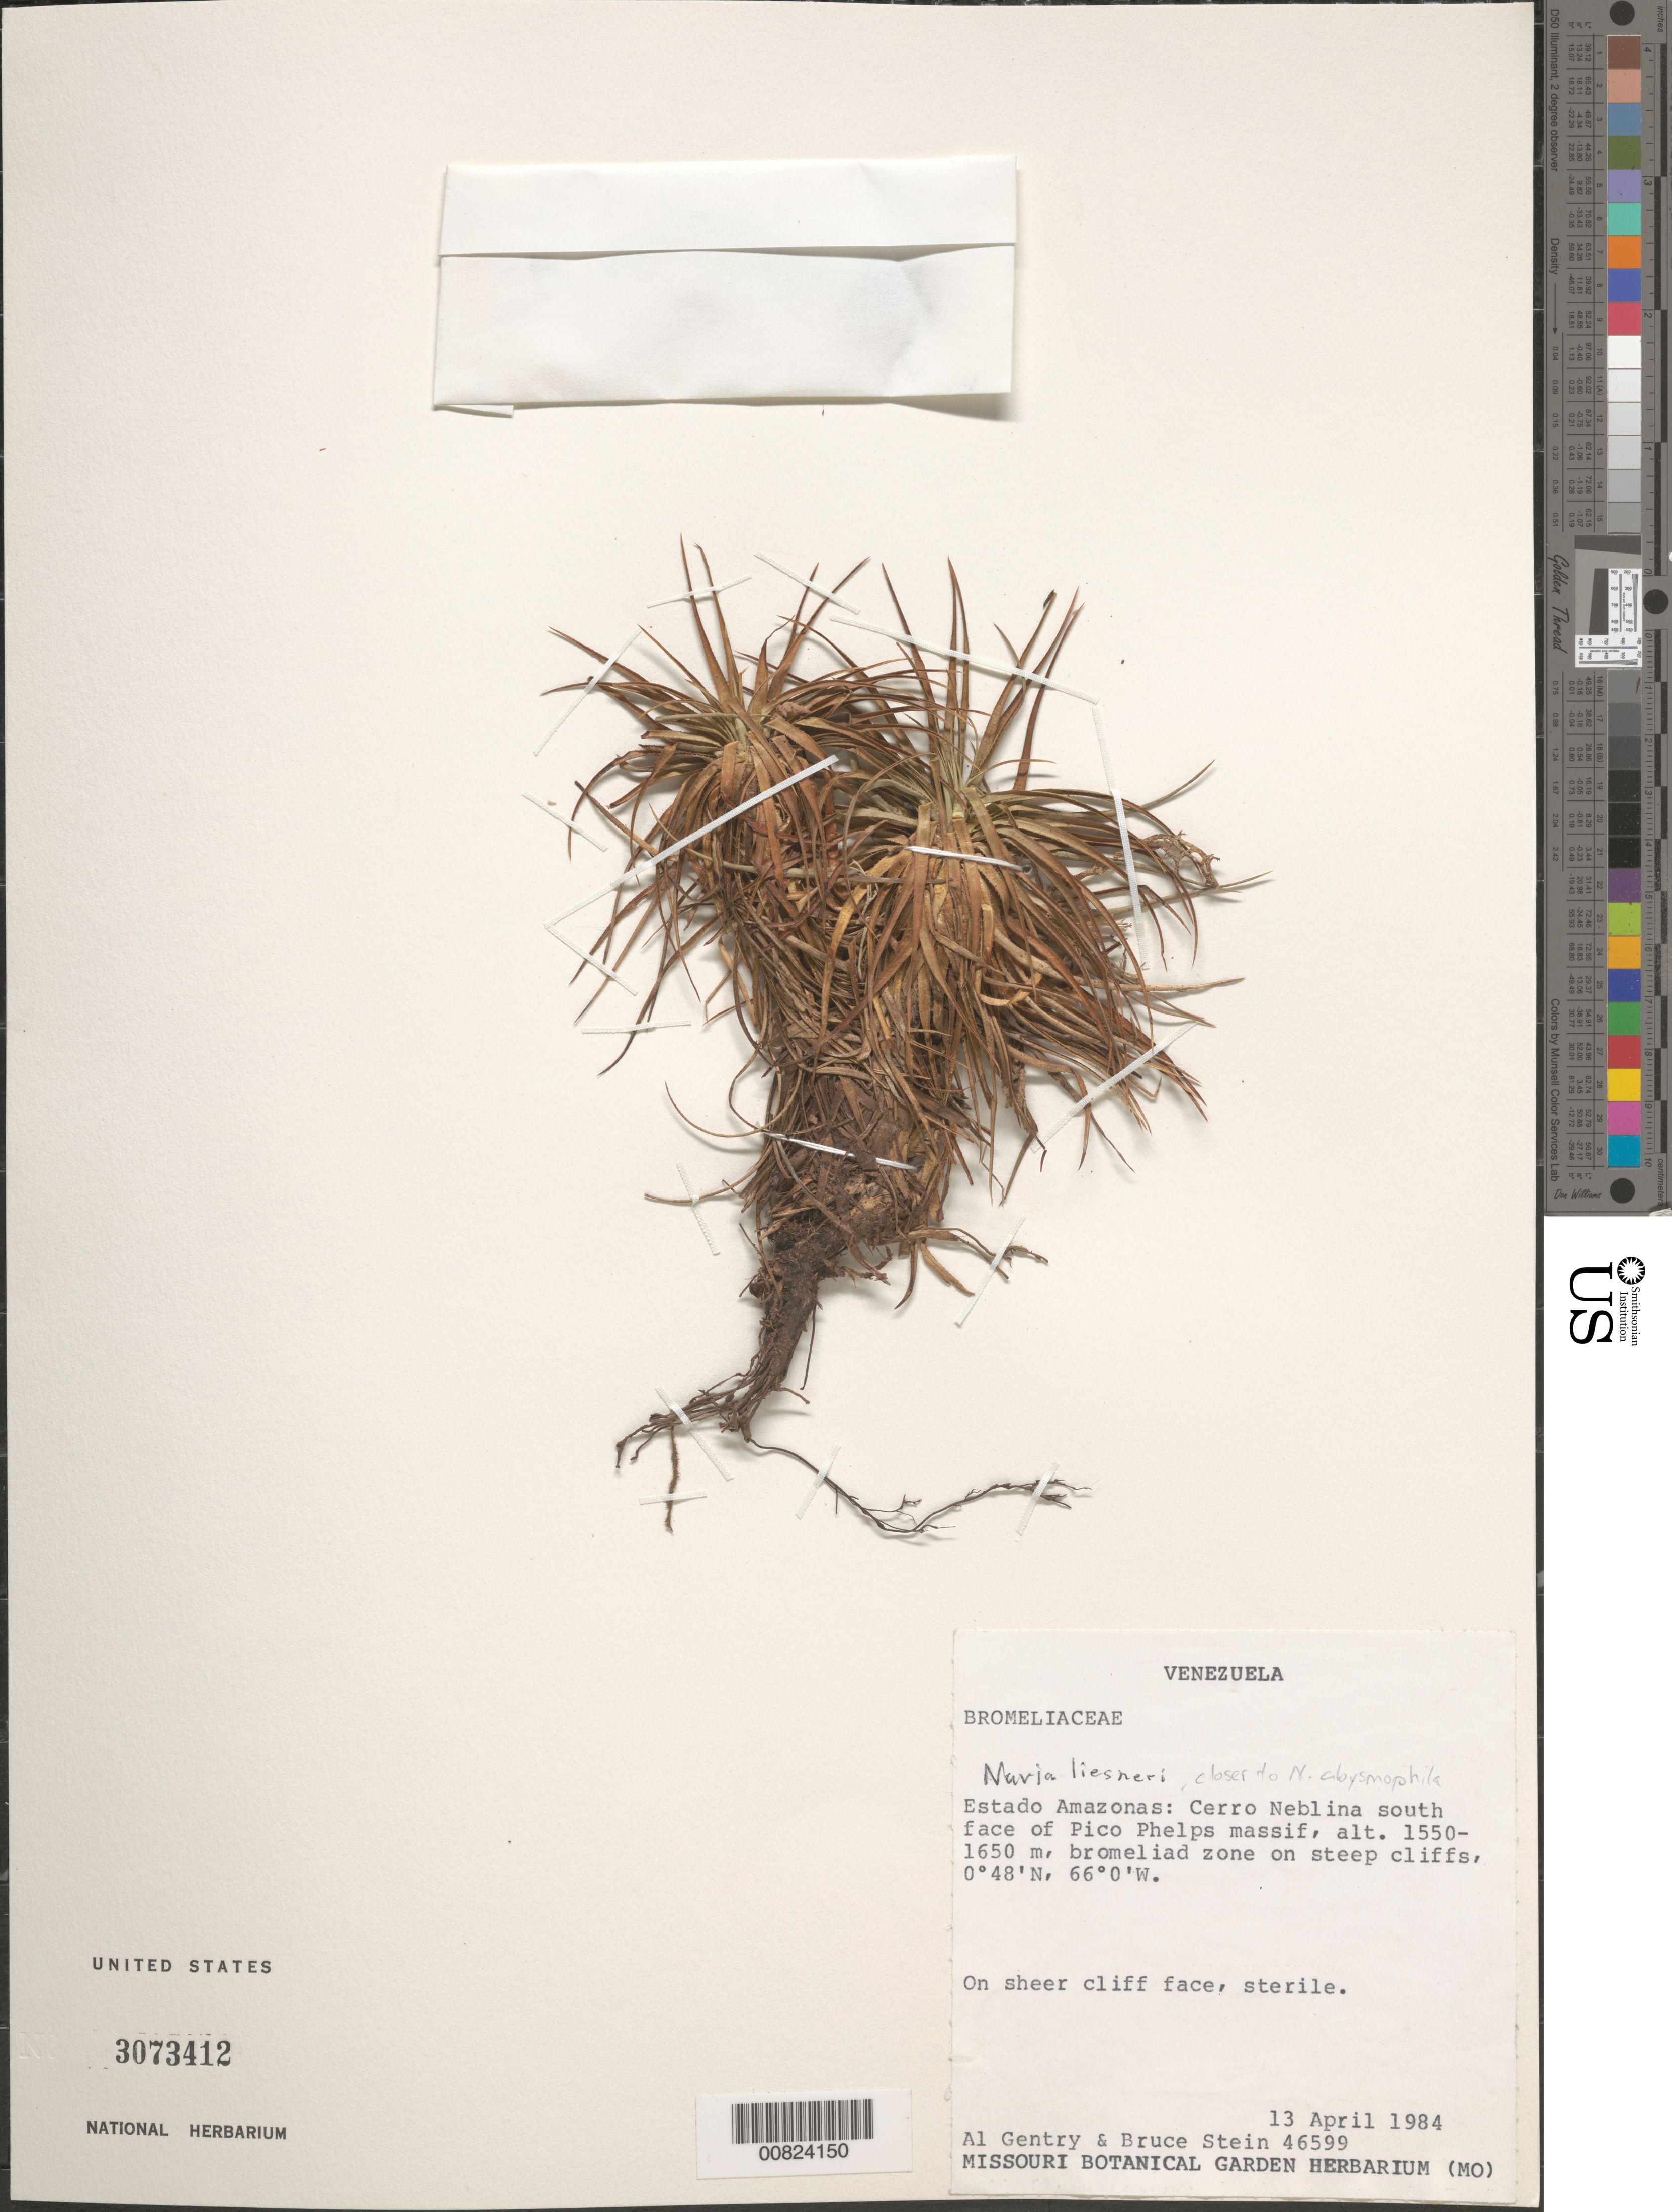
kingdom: Plantae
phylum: Tracheophyta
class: Liliopsida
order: Poales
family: Bromeliaceae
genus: Navia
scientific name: Navia sp.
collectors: A. H. Gentry & B. Stein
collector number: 46599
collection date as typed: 13-Apr-84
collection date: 1984-04-13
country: Venezuela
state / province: Amazonas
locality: Río Negro, Cerro de La Neblina, S face of Pico Phelps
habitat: Sheer cliff face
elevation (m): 1550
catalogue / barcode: US 3073412